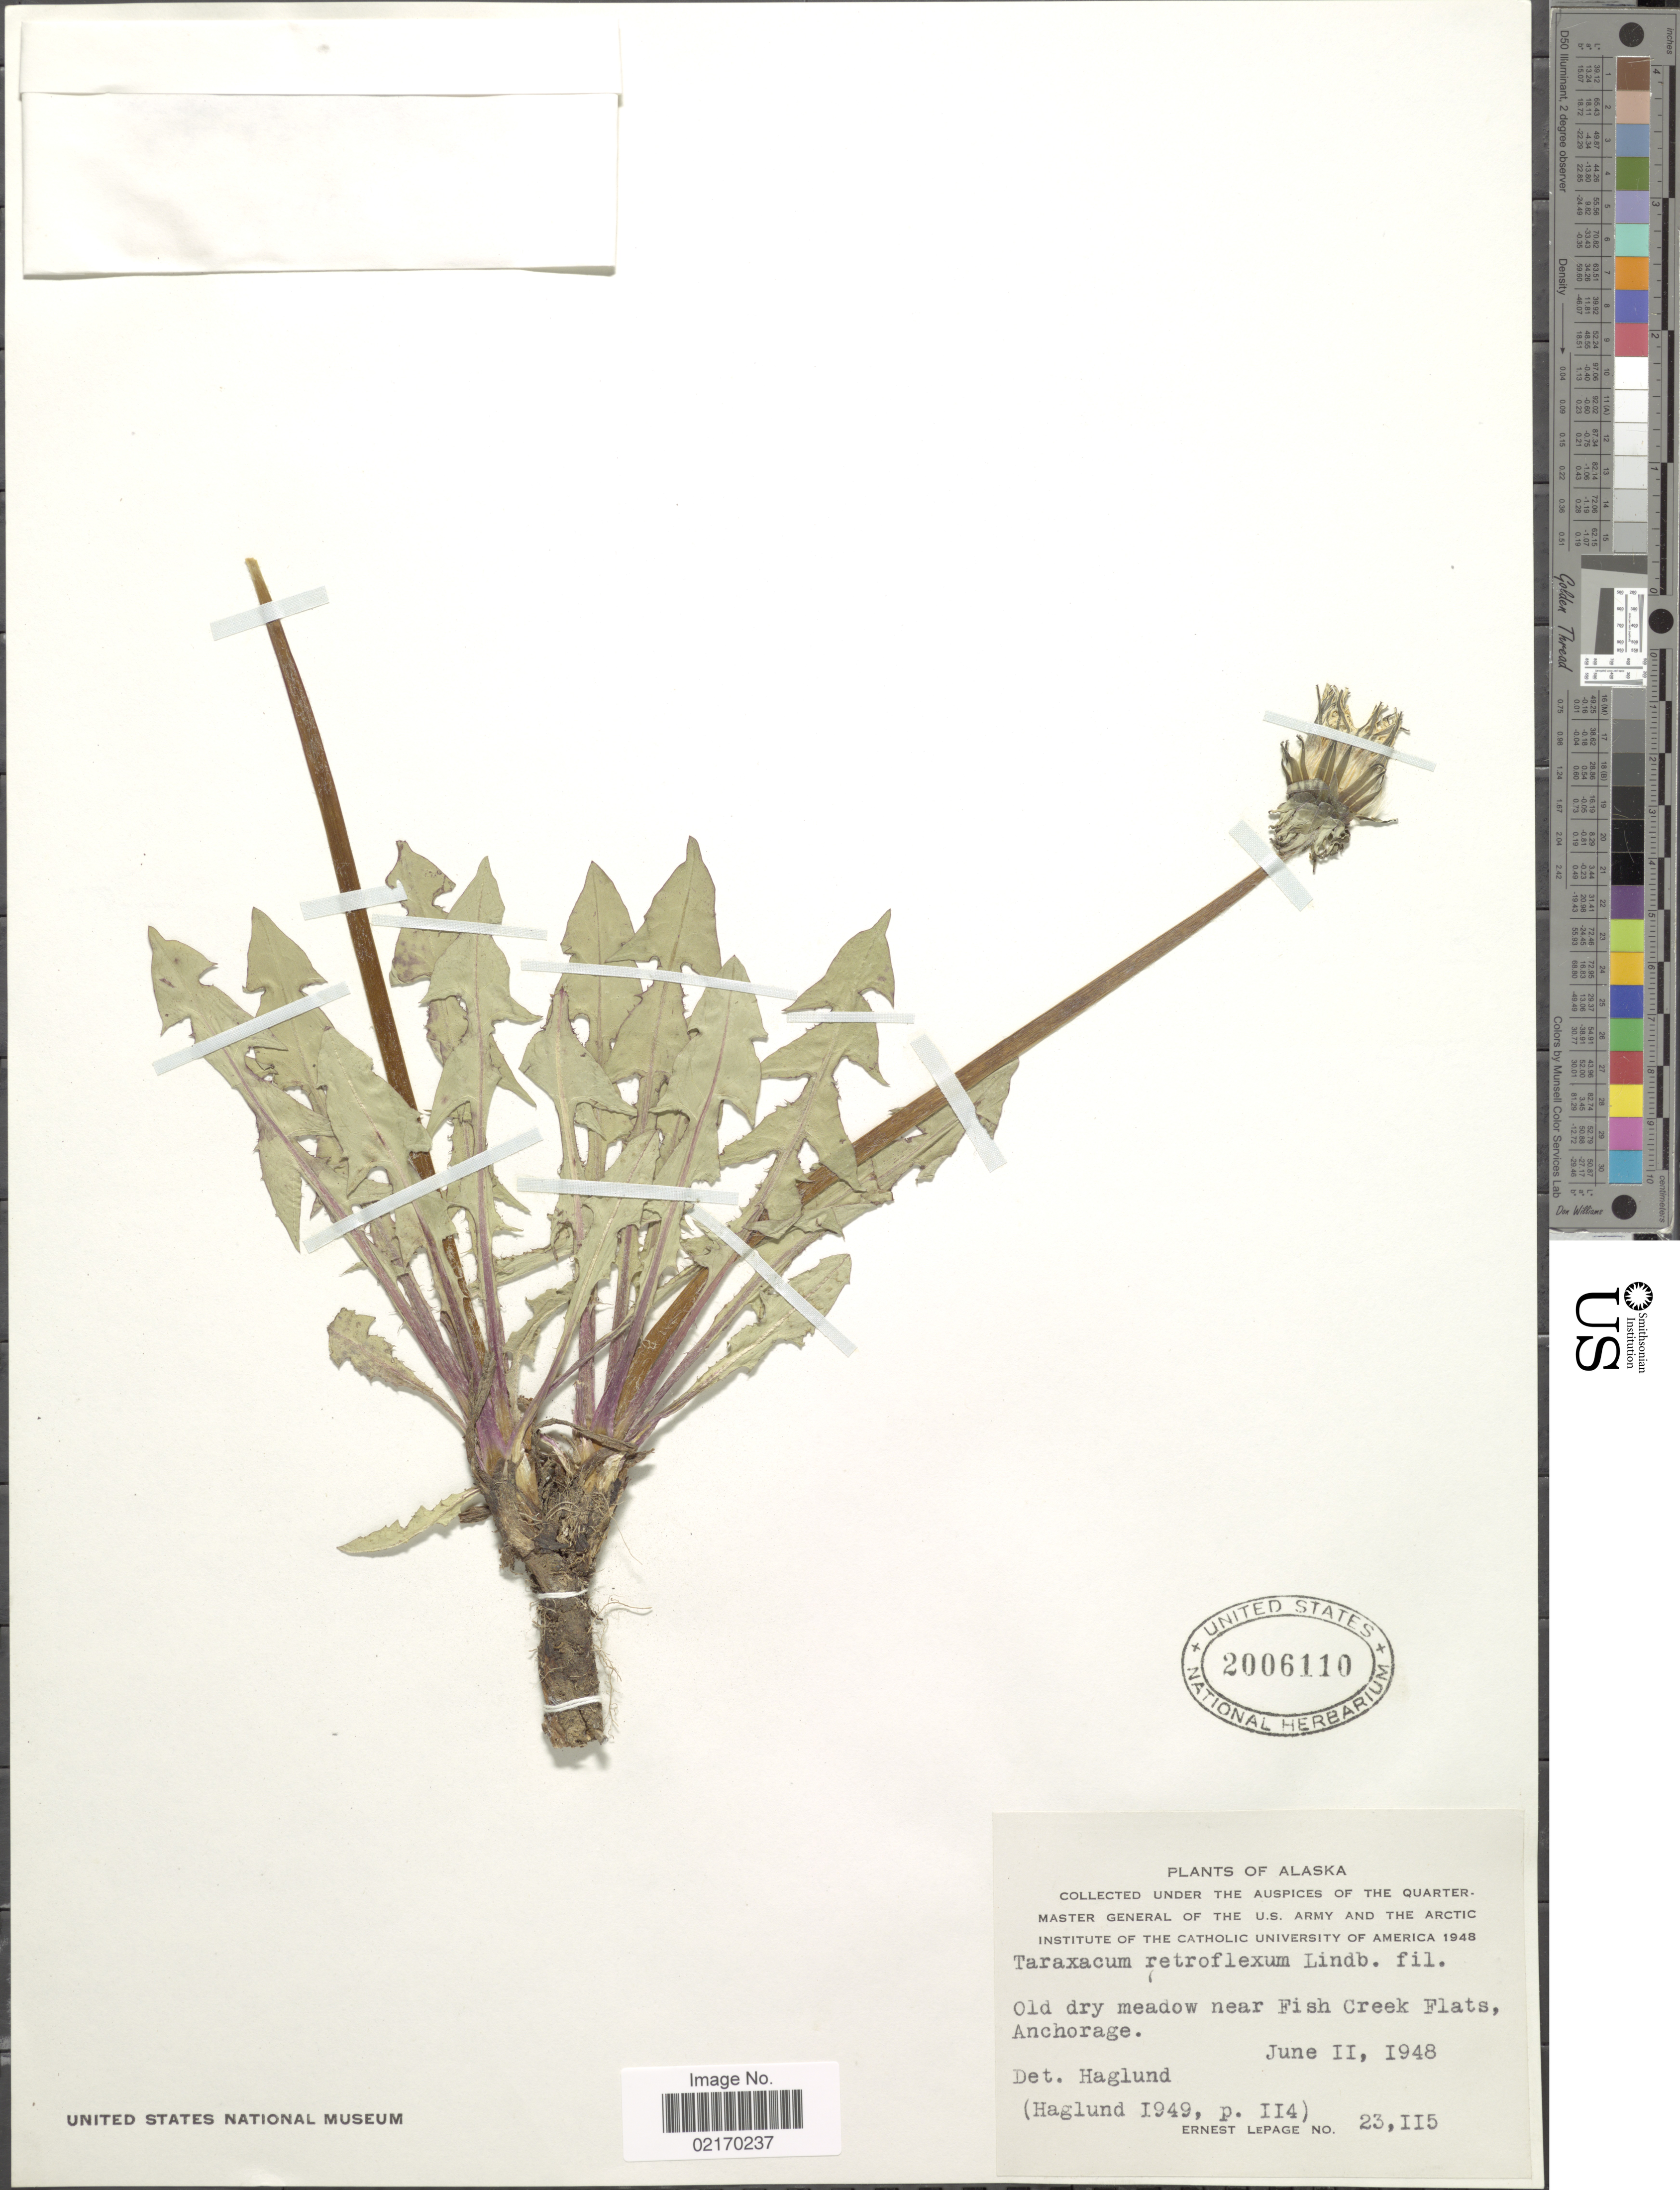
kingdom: Plantae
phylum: Tracheophyta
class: Magnoliopsida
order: Asterales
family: Asteraceae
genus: Taraxacum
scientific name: Taraxacum retroflexum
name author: H. Lindb.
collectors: Haglund & E. Lepage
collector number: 23115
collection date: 1948-06-11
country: United States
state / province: Alaska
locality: Near Fish Creek Flats, Anchorage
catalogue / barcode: US 2006110